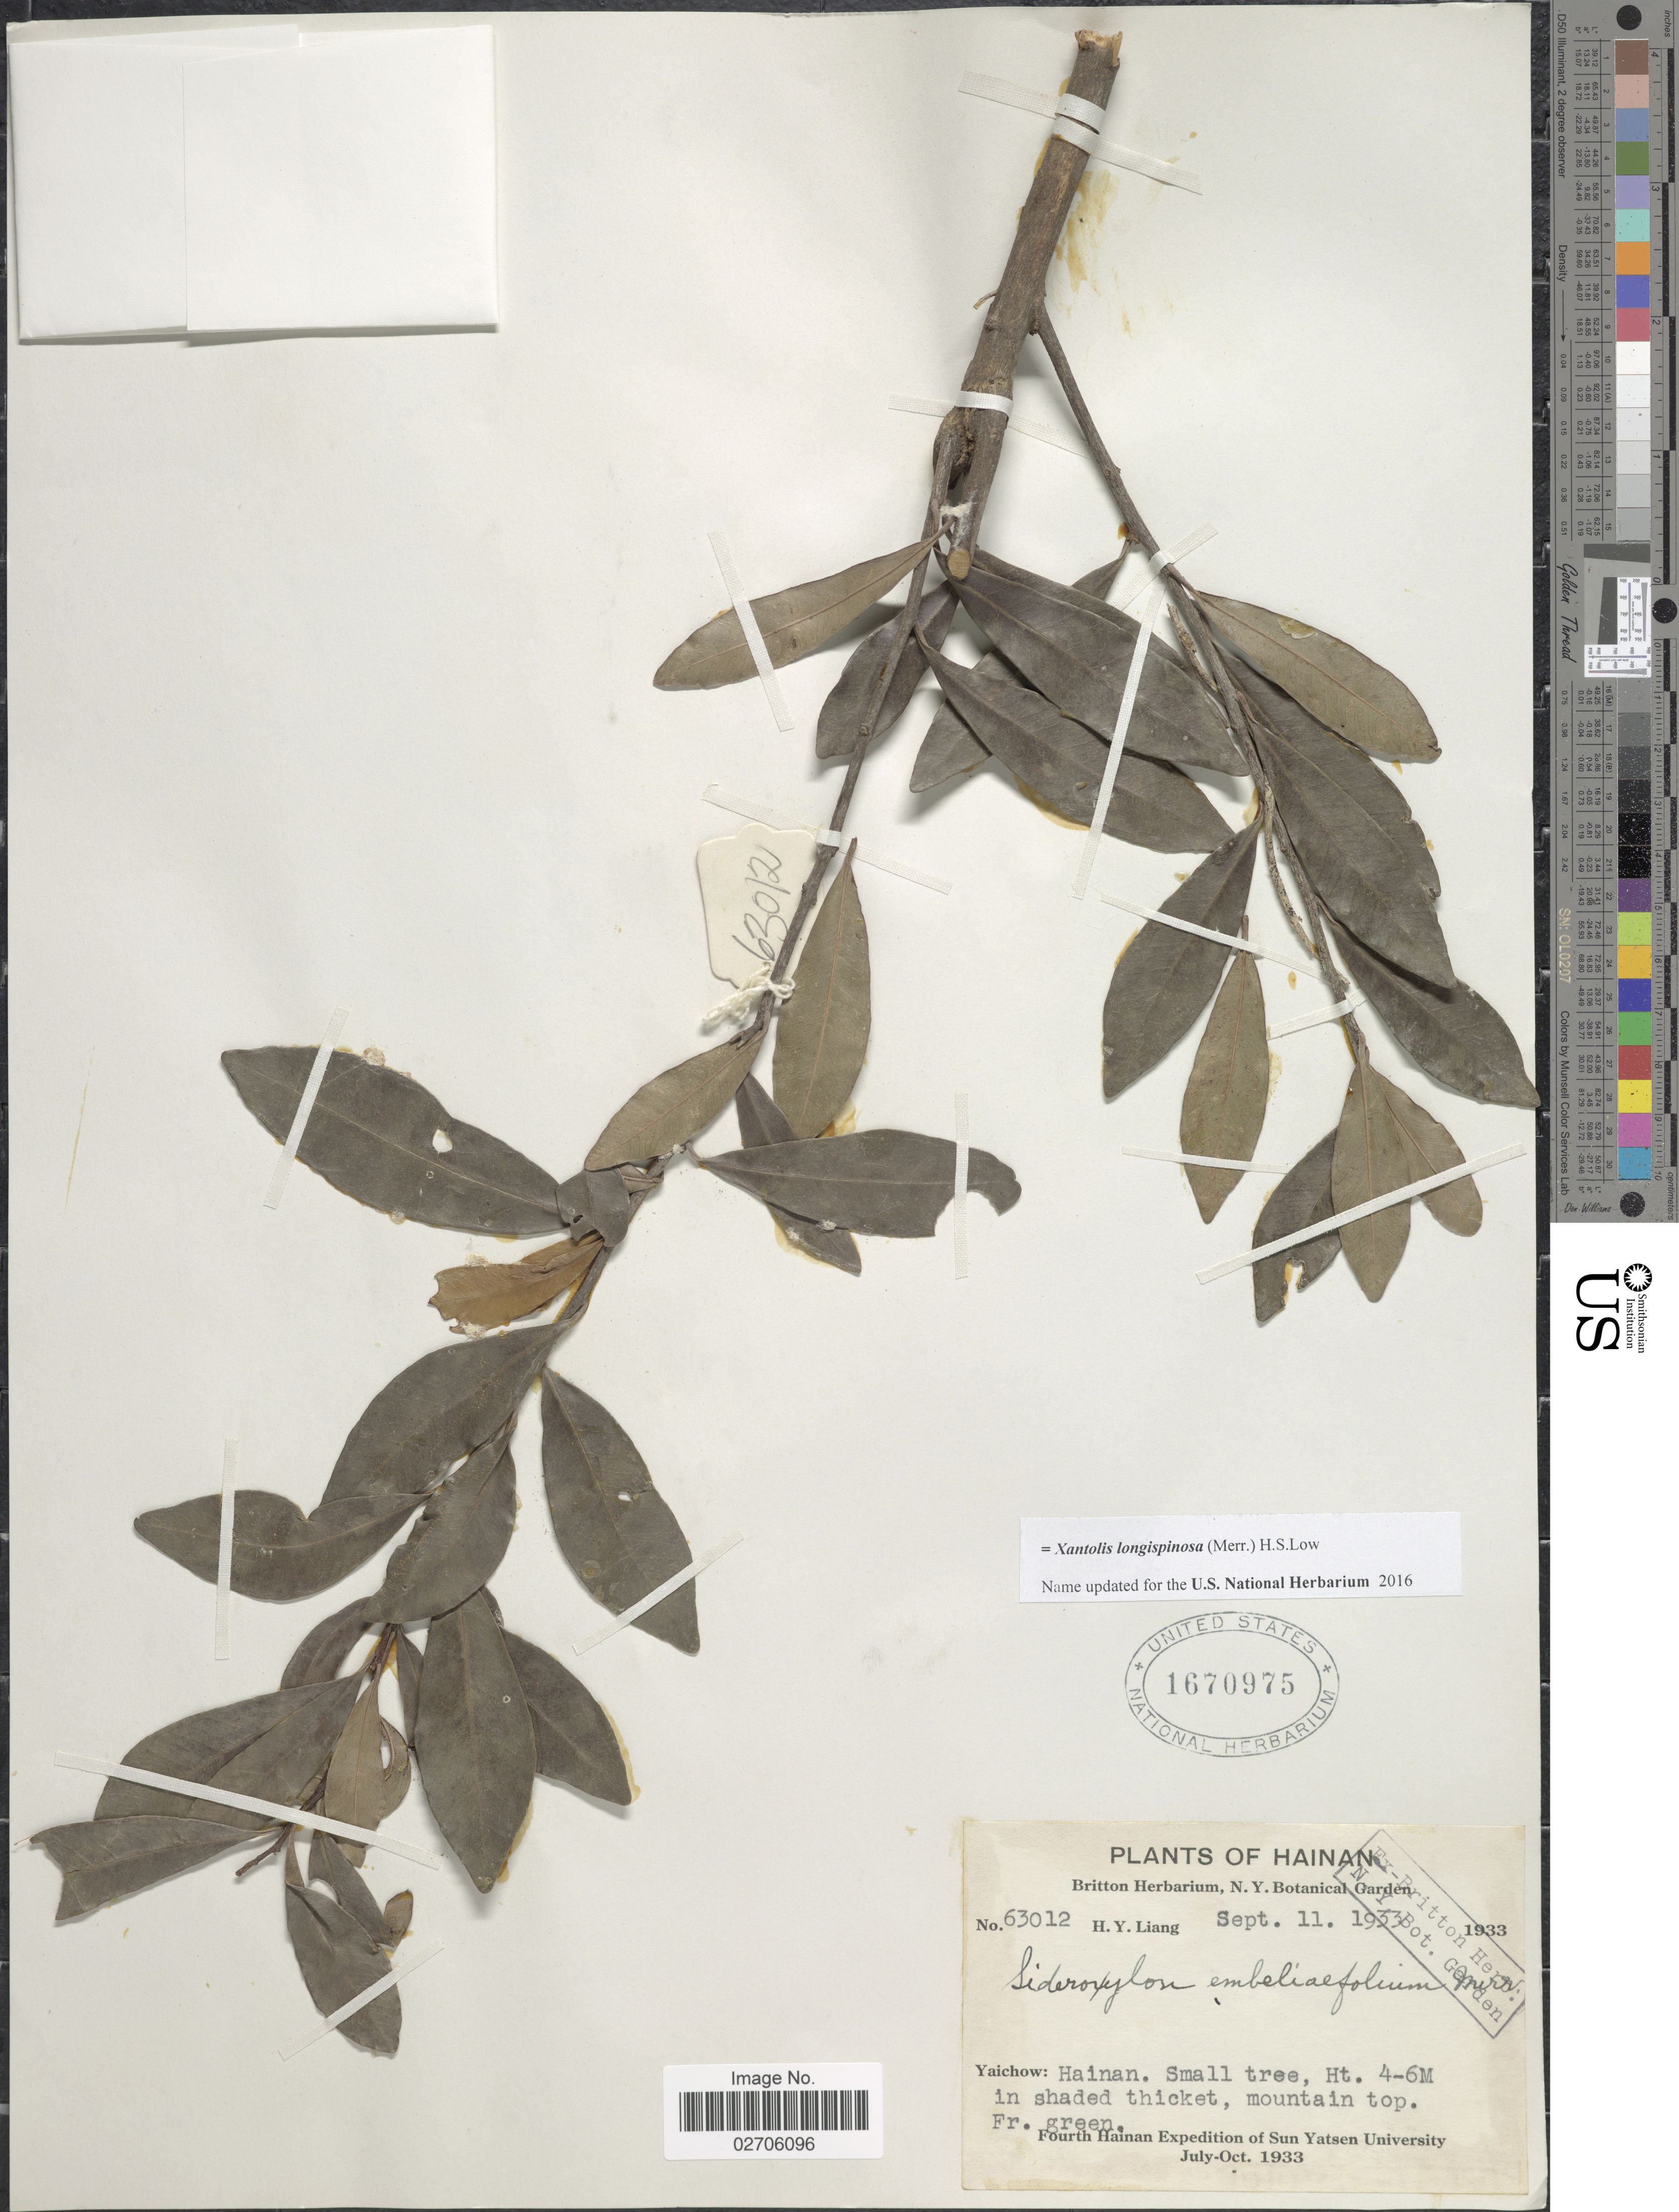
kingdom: Plantae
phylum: Tracheophyta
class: Magnoliopsida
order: Ericales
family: Sapotaceae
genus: Xantolis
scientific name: Xantolis longispinosa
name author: (Merr.) H.S. Lo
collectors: H. Y. Liang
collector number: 63012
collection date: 1933-09-11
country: China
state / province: Hainan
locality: Yaichow: Hainan. Mountain top.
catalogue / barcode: US 1670975